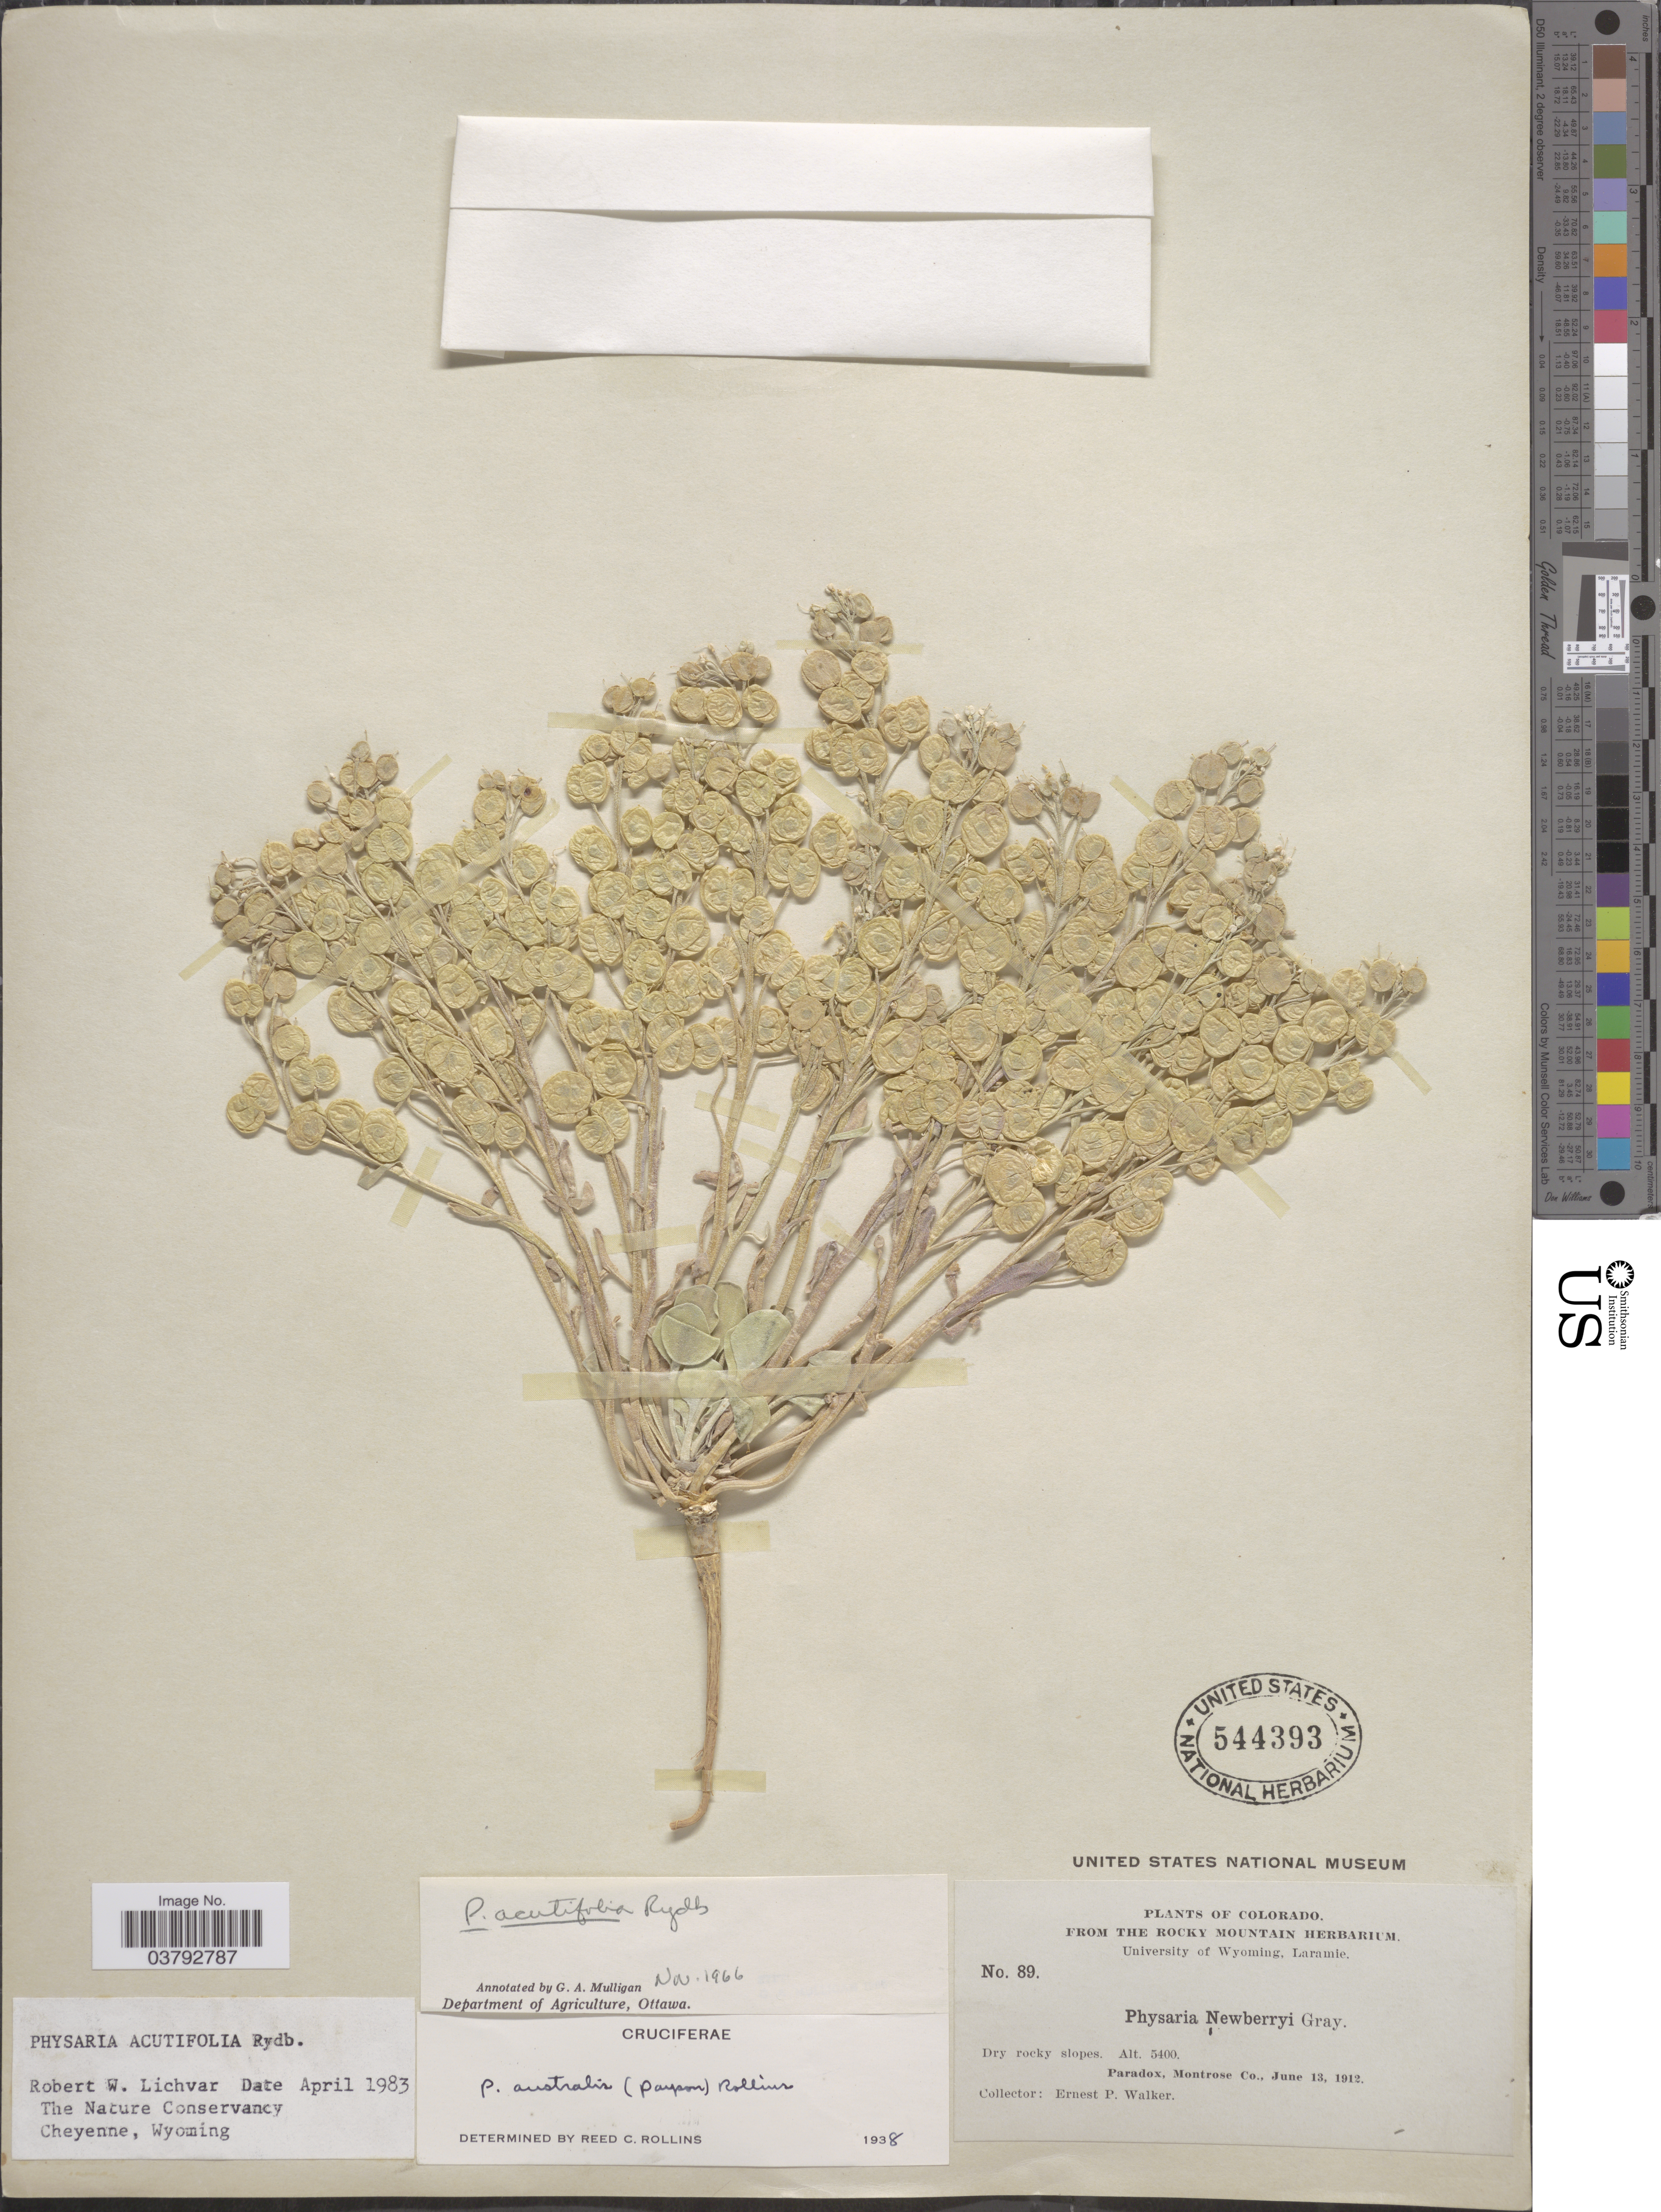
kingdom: Plantae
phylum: Tracheophyta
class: Magnoliopsida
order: Brassicales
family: Brassicaceae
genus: Physaria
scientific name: Physaria acutifolia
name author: Rydb.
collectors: E. P. Walker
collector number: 89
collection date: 1912-06-13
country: United States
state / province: Colorado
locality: Paradox, Montrose Co.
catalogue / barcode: US 544393